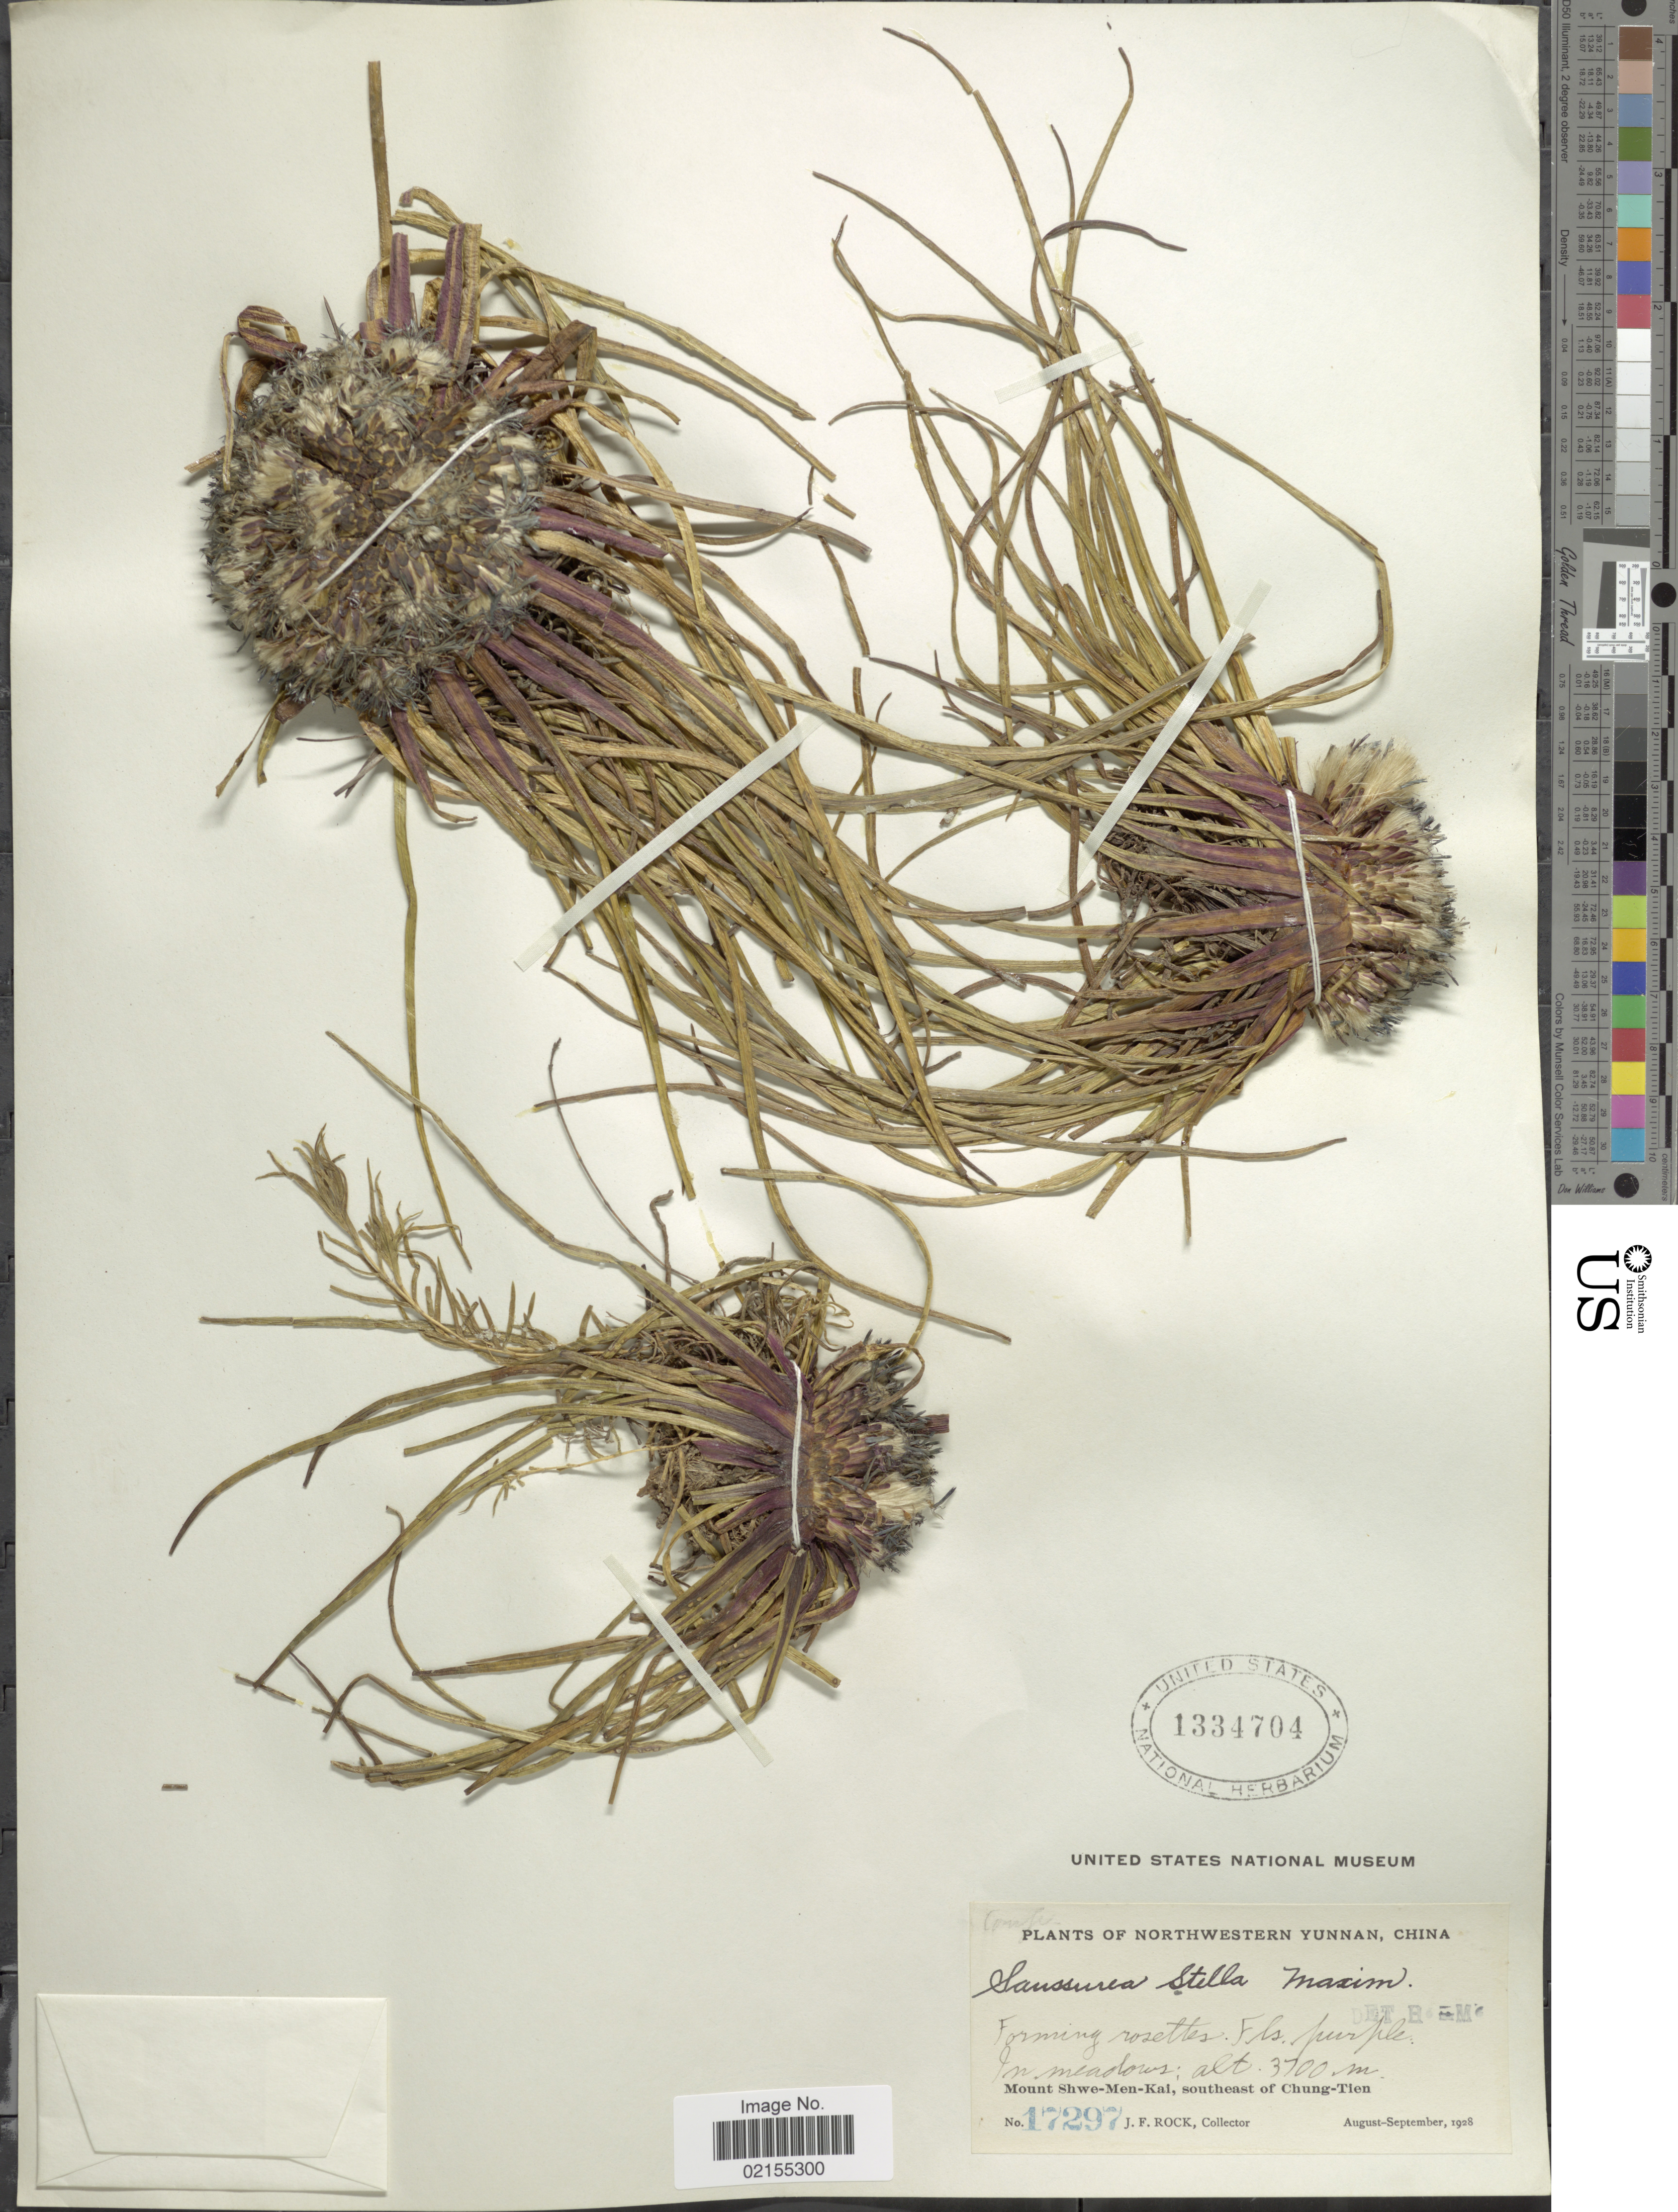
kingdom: Plantae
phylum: Tracheophyta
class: Magnoliopsida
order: Asterales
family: Asteraceae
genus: Saussurea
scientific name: Saussurea stella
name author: Maxim.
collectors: J. Rock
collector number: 17297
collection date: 1928-08/1928-09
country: China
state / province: Yunnan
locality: Northwestern Yunnan, China, In meadows, Mount Shwe-Men-Kai, southeast of Chung-Tien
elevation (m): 3700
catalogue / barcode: US 1334704